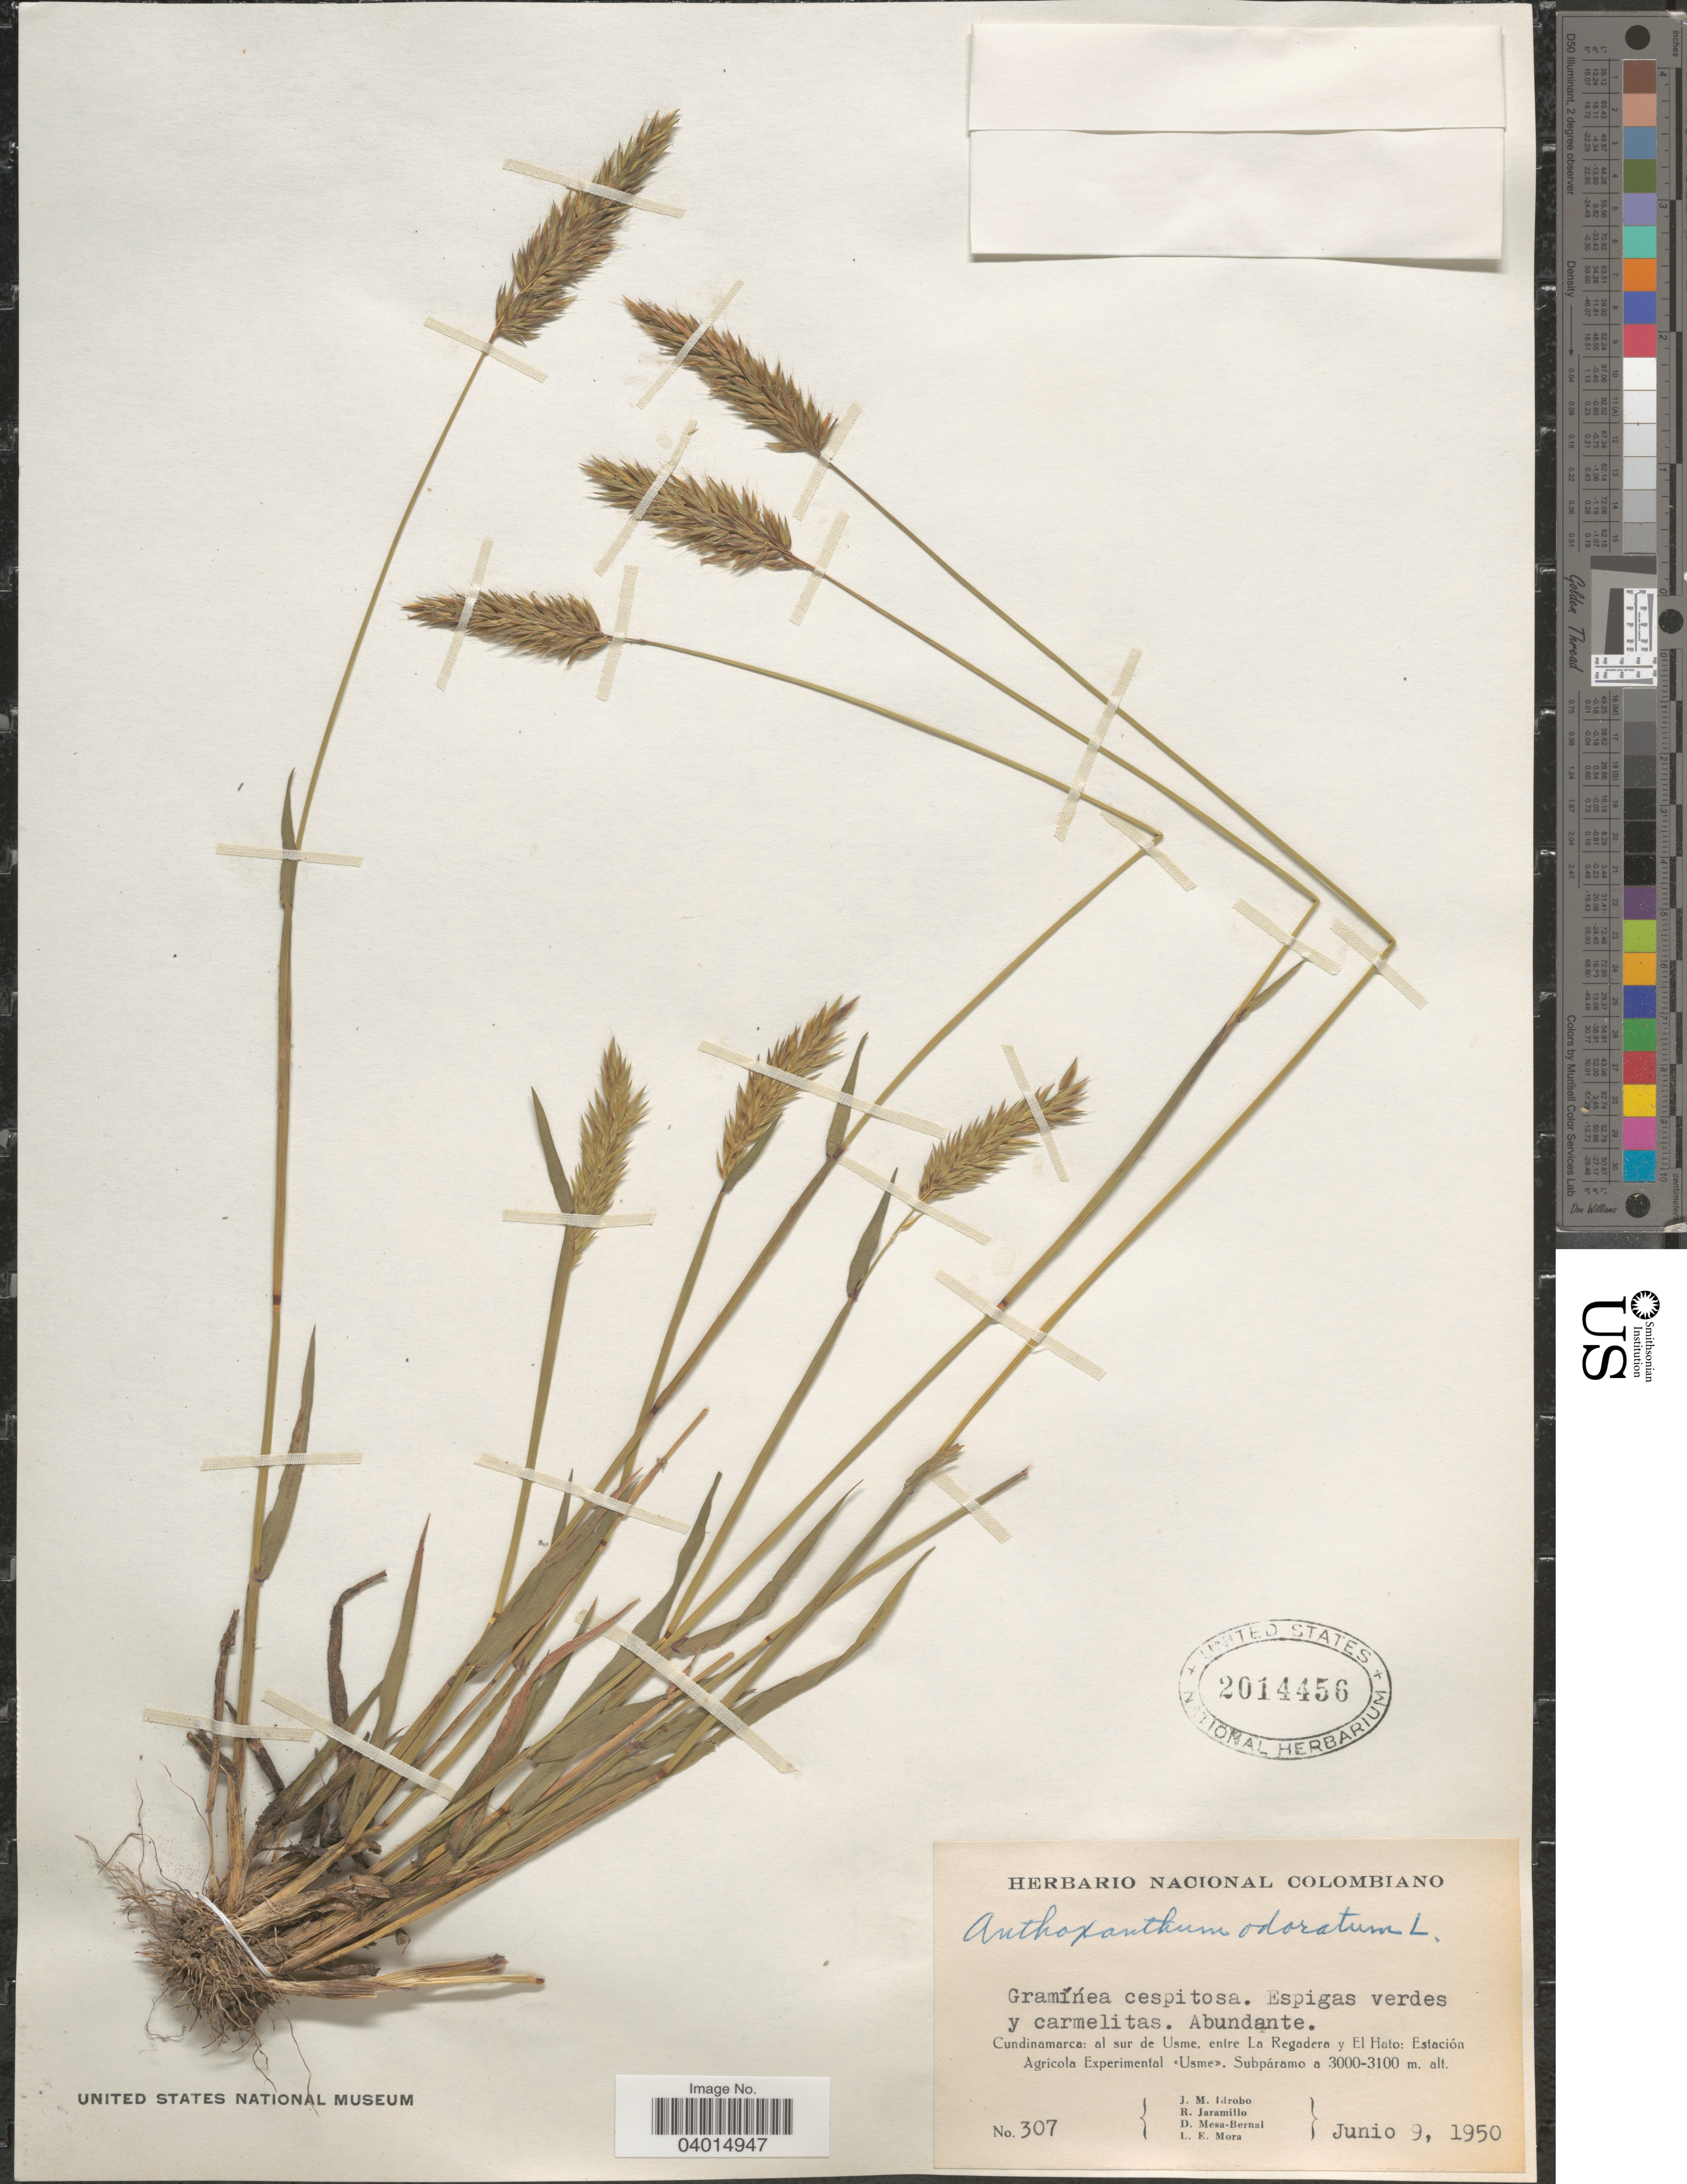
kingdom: Plantae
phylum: Tracheophyta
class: Liliopsida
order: Poales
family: Poaceae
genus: Anthoxanthum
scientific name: Anthoxanthum odoratum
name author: L.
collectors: J. M. Idrobo, R. Jaramillo, D. Mesa-Bernal & L. Mora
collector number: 307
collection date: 1950-06-09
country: Colombia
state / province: Cundinamarca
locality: Al sur de Usme, entre La Regadera y El Hato: Estación Agrícola Experimental «Usme». Subpáramo.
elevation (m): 3000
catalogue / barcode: US 2014456